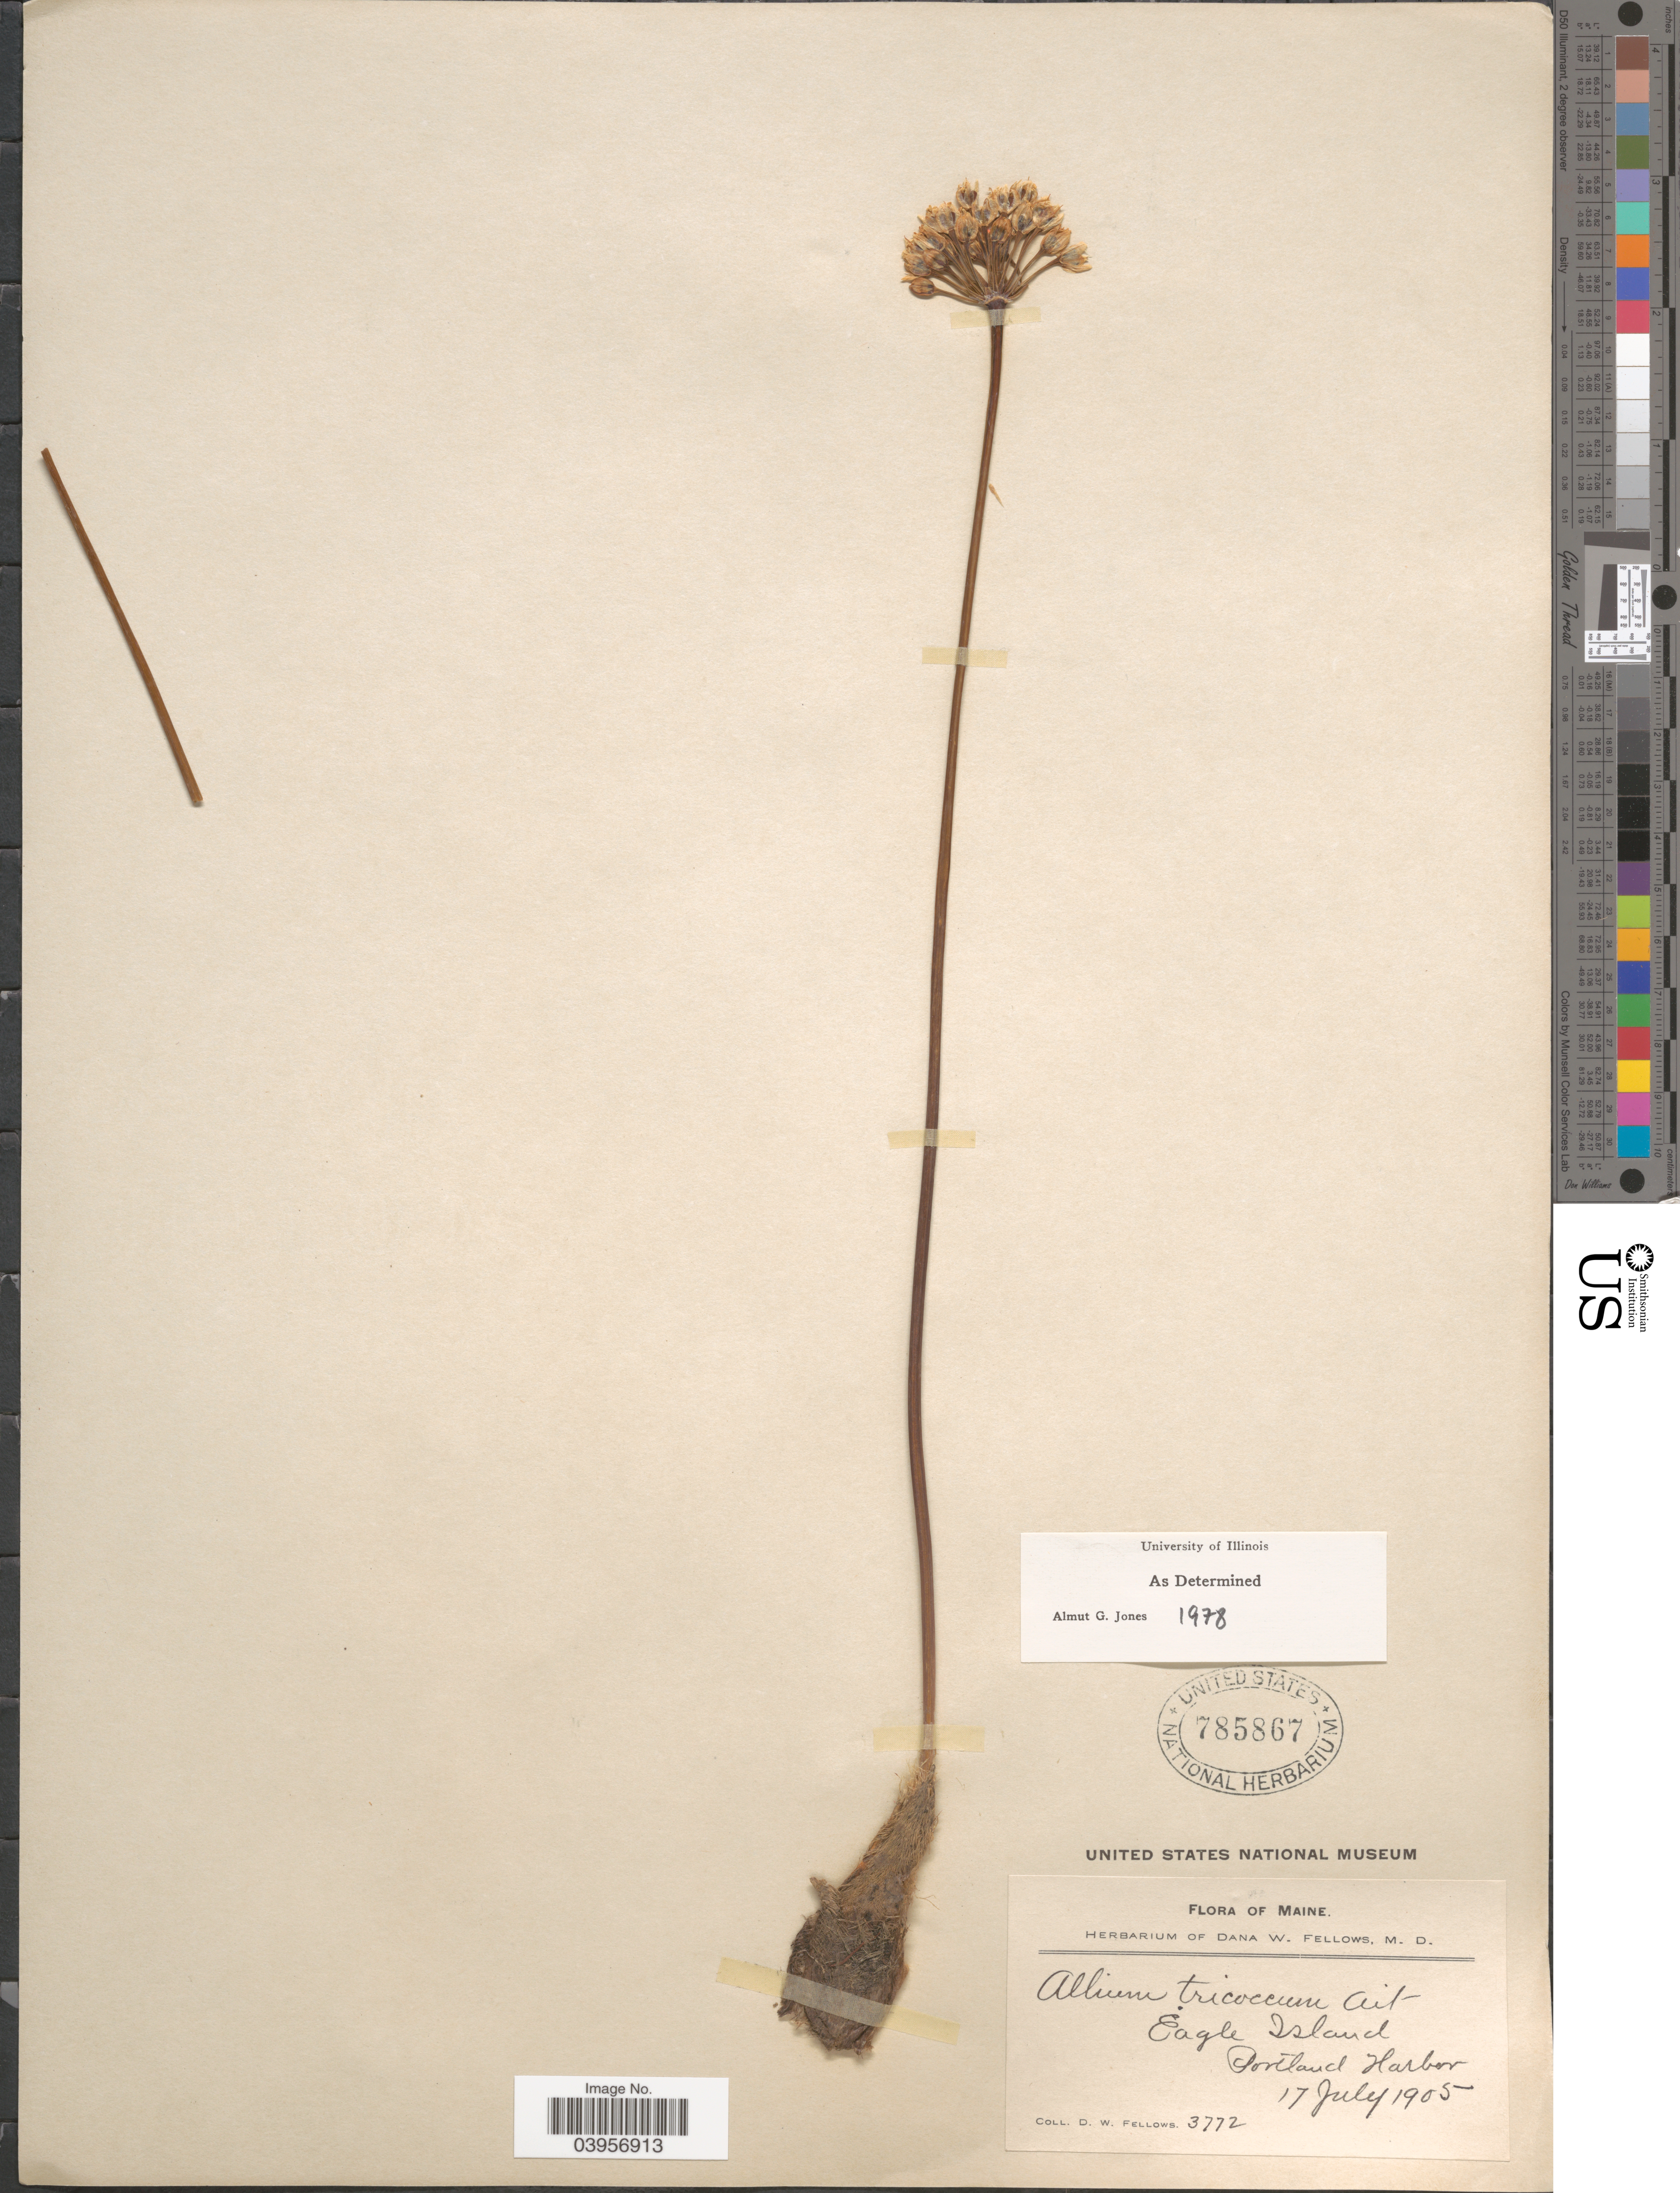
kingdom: Plantae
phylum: Tracheophyta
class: Liliopsida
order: Asparagales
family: Amaryllidaceae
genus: Allium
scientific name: Allium tricoccum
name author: Aiton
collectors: D. W. Fellows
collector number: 3772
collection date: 1905-07-17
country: United States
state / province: Maine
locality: Eagle Island. Portland Harbor.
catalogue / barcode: US 785867